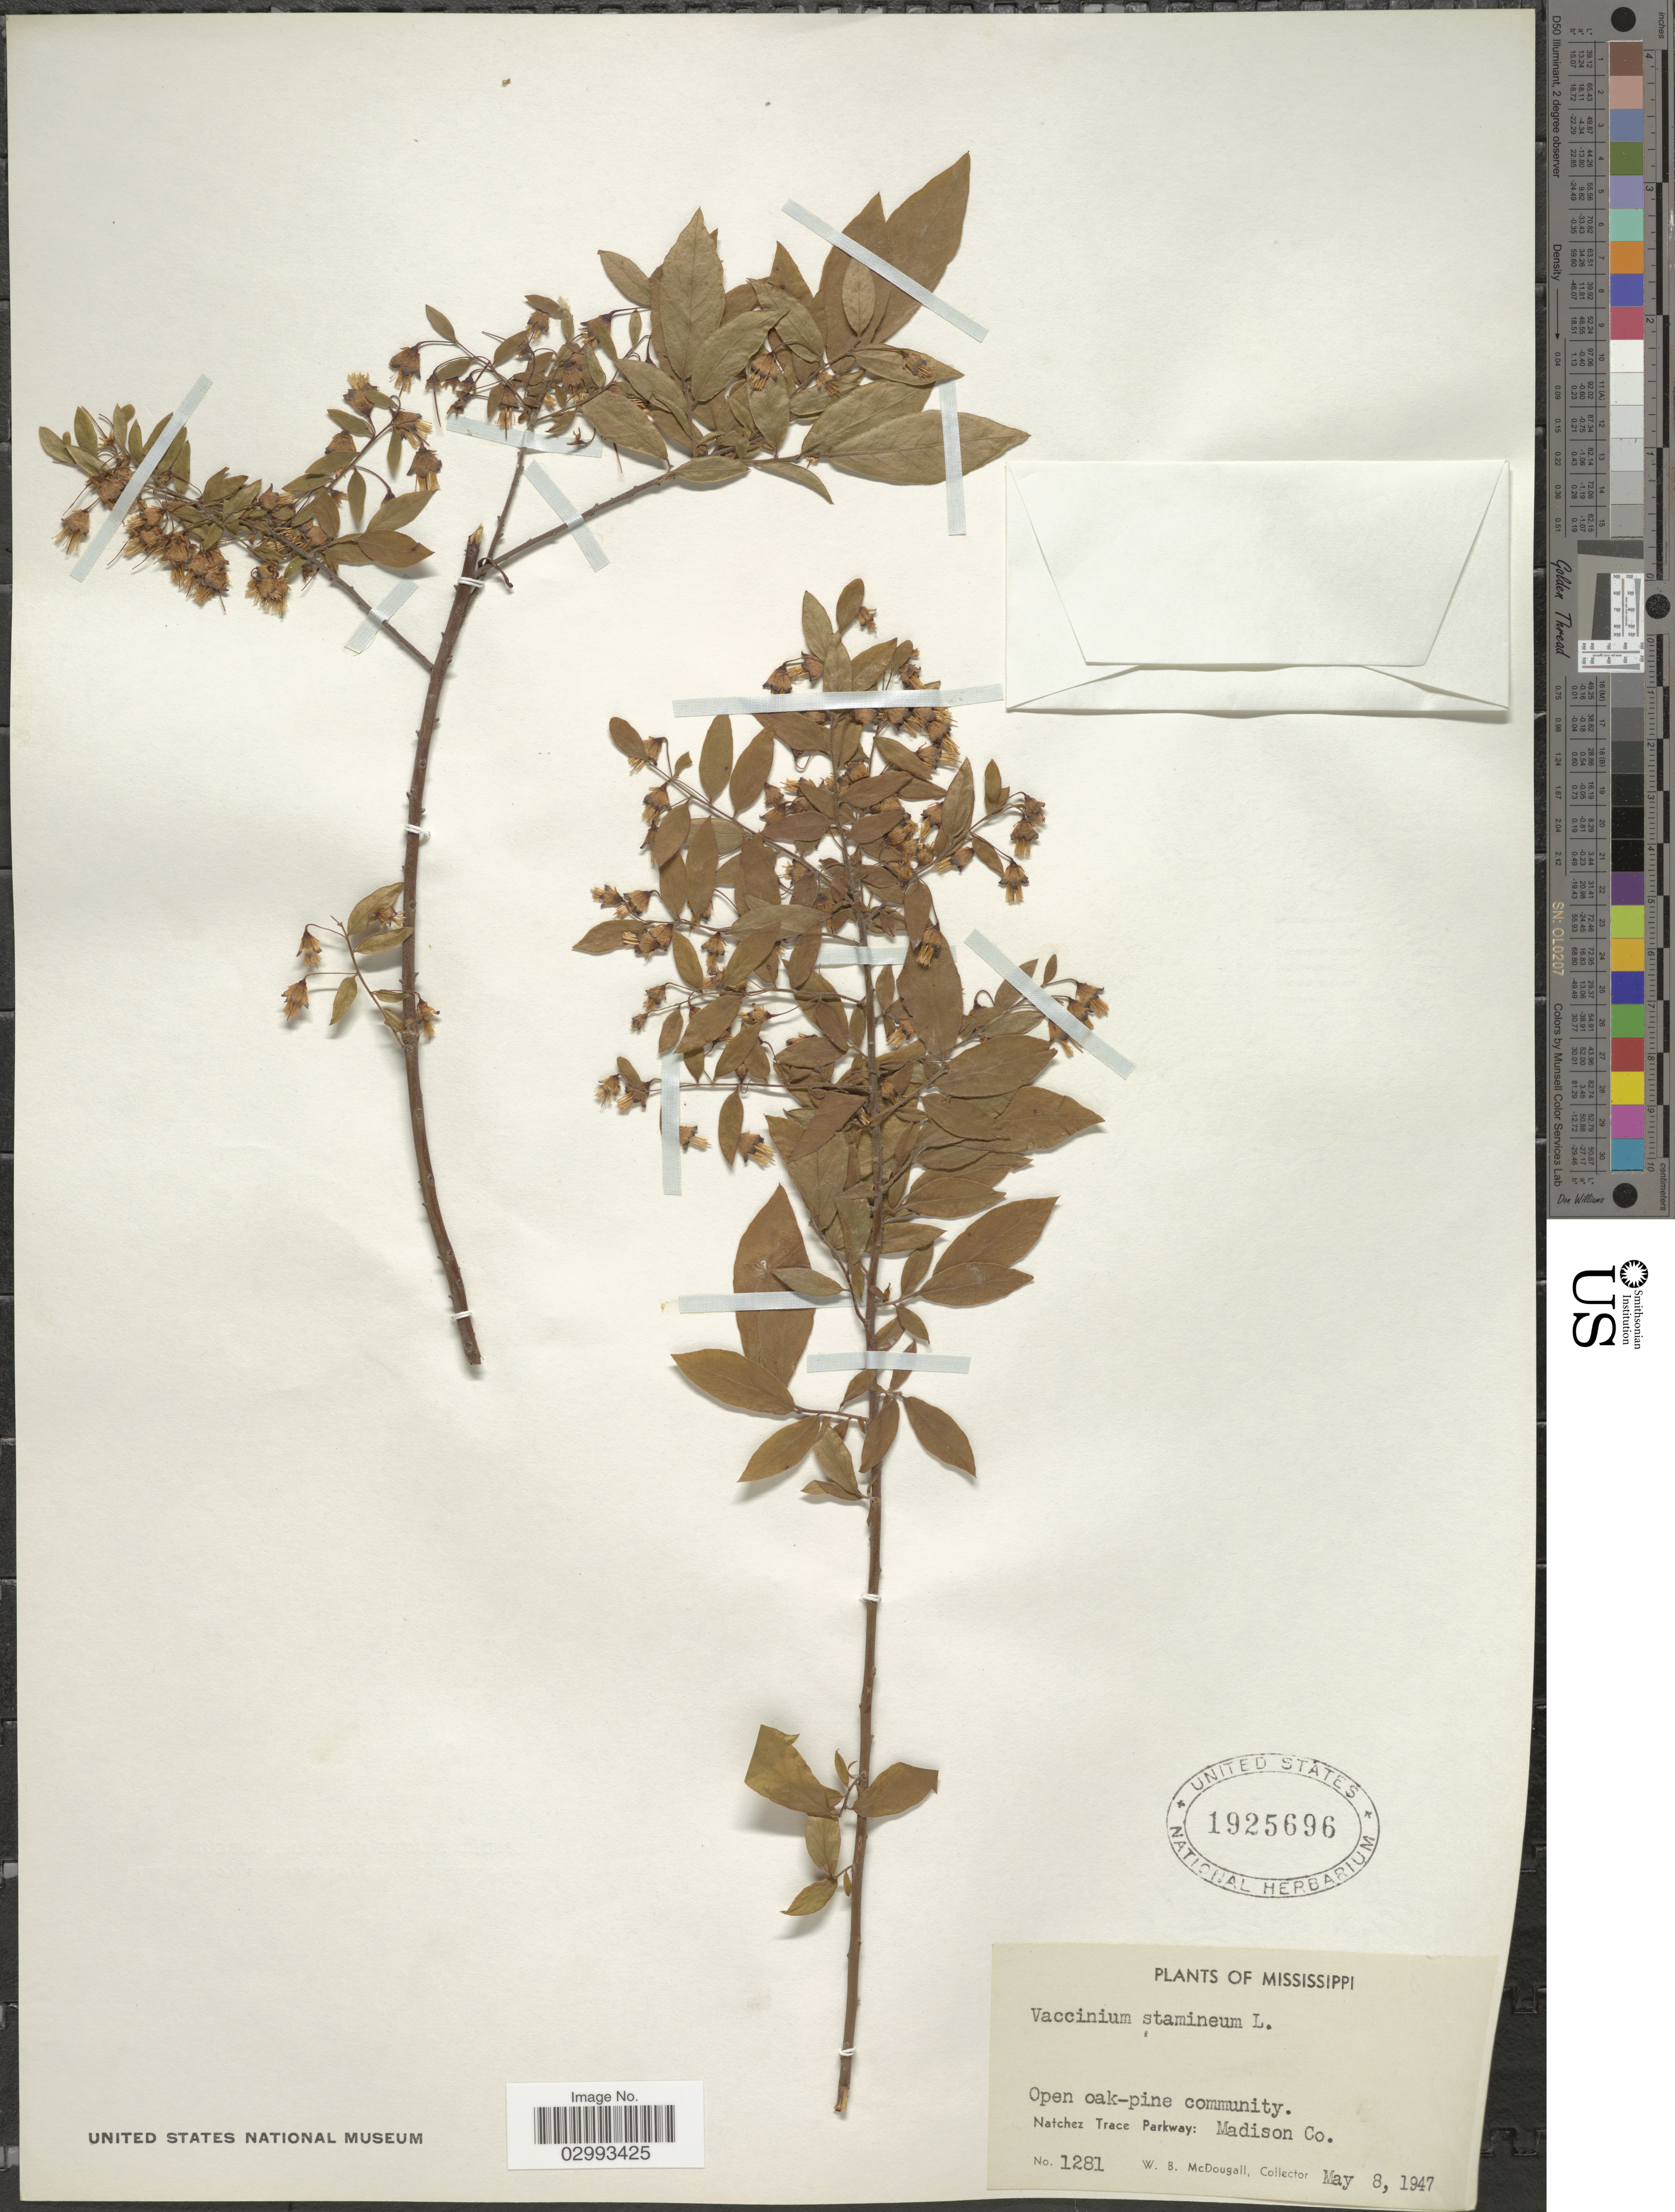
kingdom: Plantae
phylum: Tracheophyta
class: Magnoliopsida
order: Ericales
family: Ericaceae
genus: Polycodium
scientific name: Polycodium stamineum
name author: (L.) Greene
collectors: W. B. McDougall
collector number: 1281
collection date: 1947-05-08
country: United States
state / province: Mississippi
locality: Open oak-pine community. Natchez Trace Parkway: Madison Co.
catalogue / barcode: US 1925696